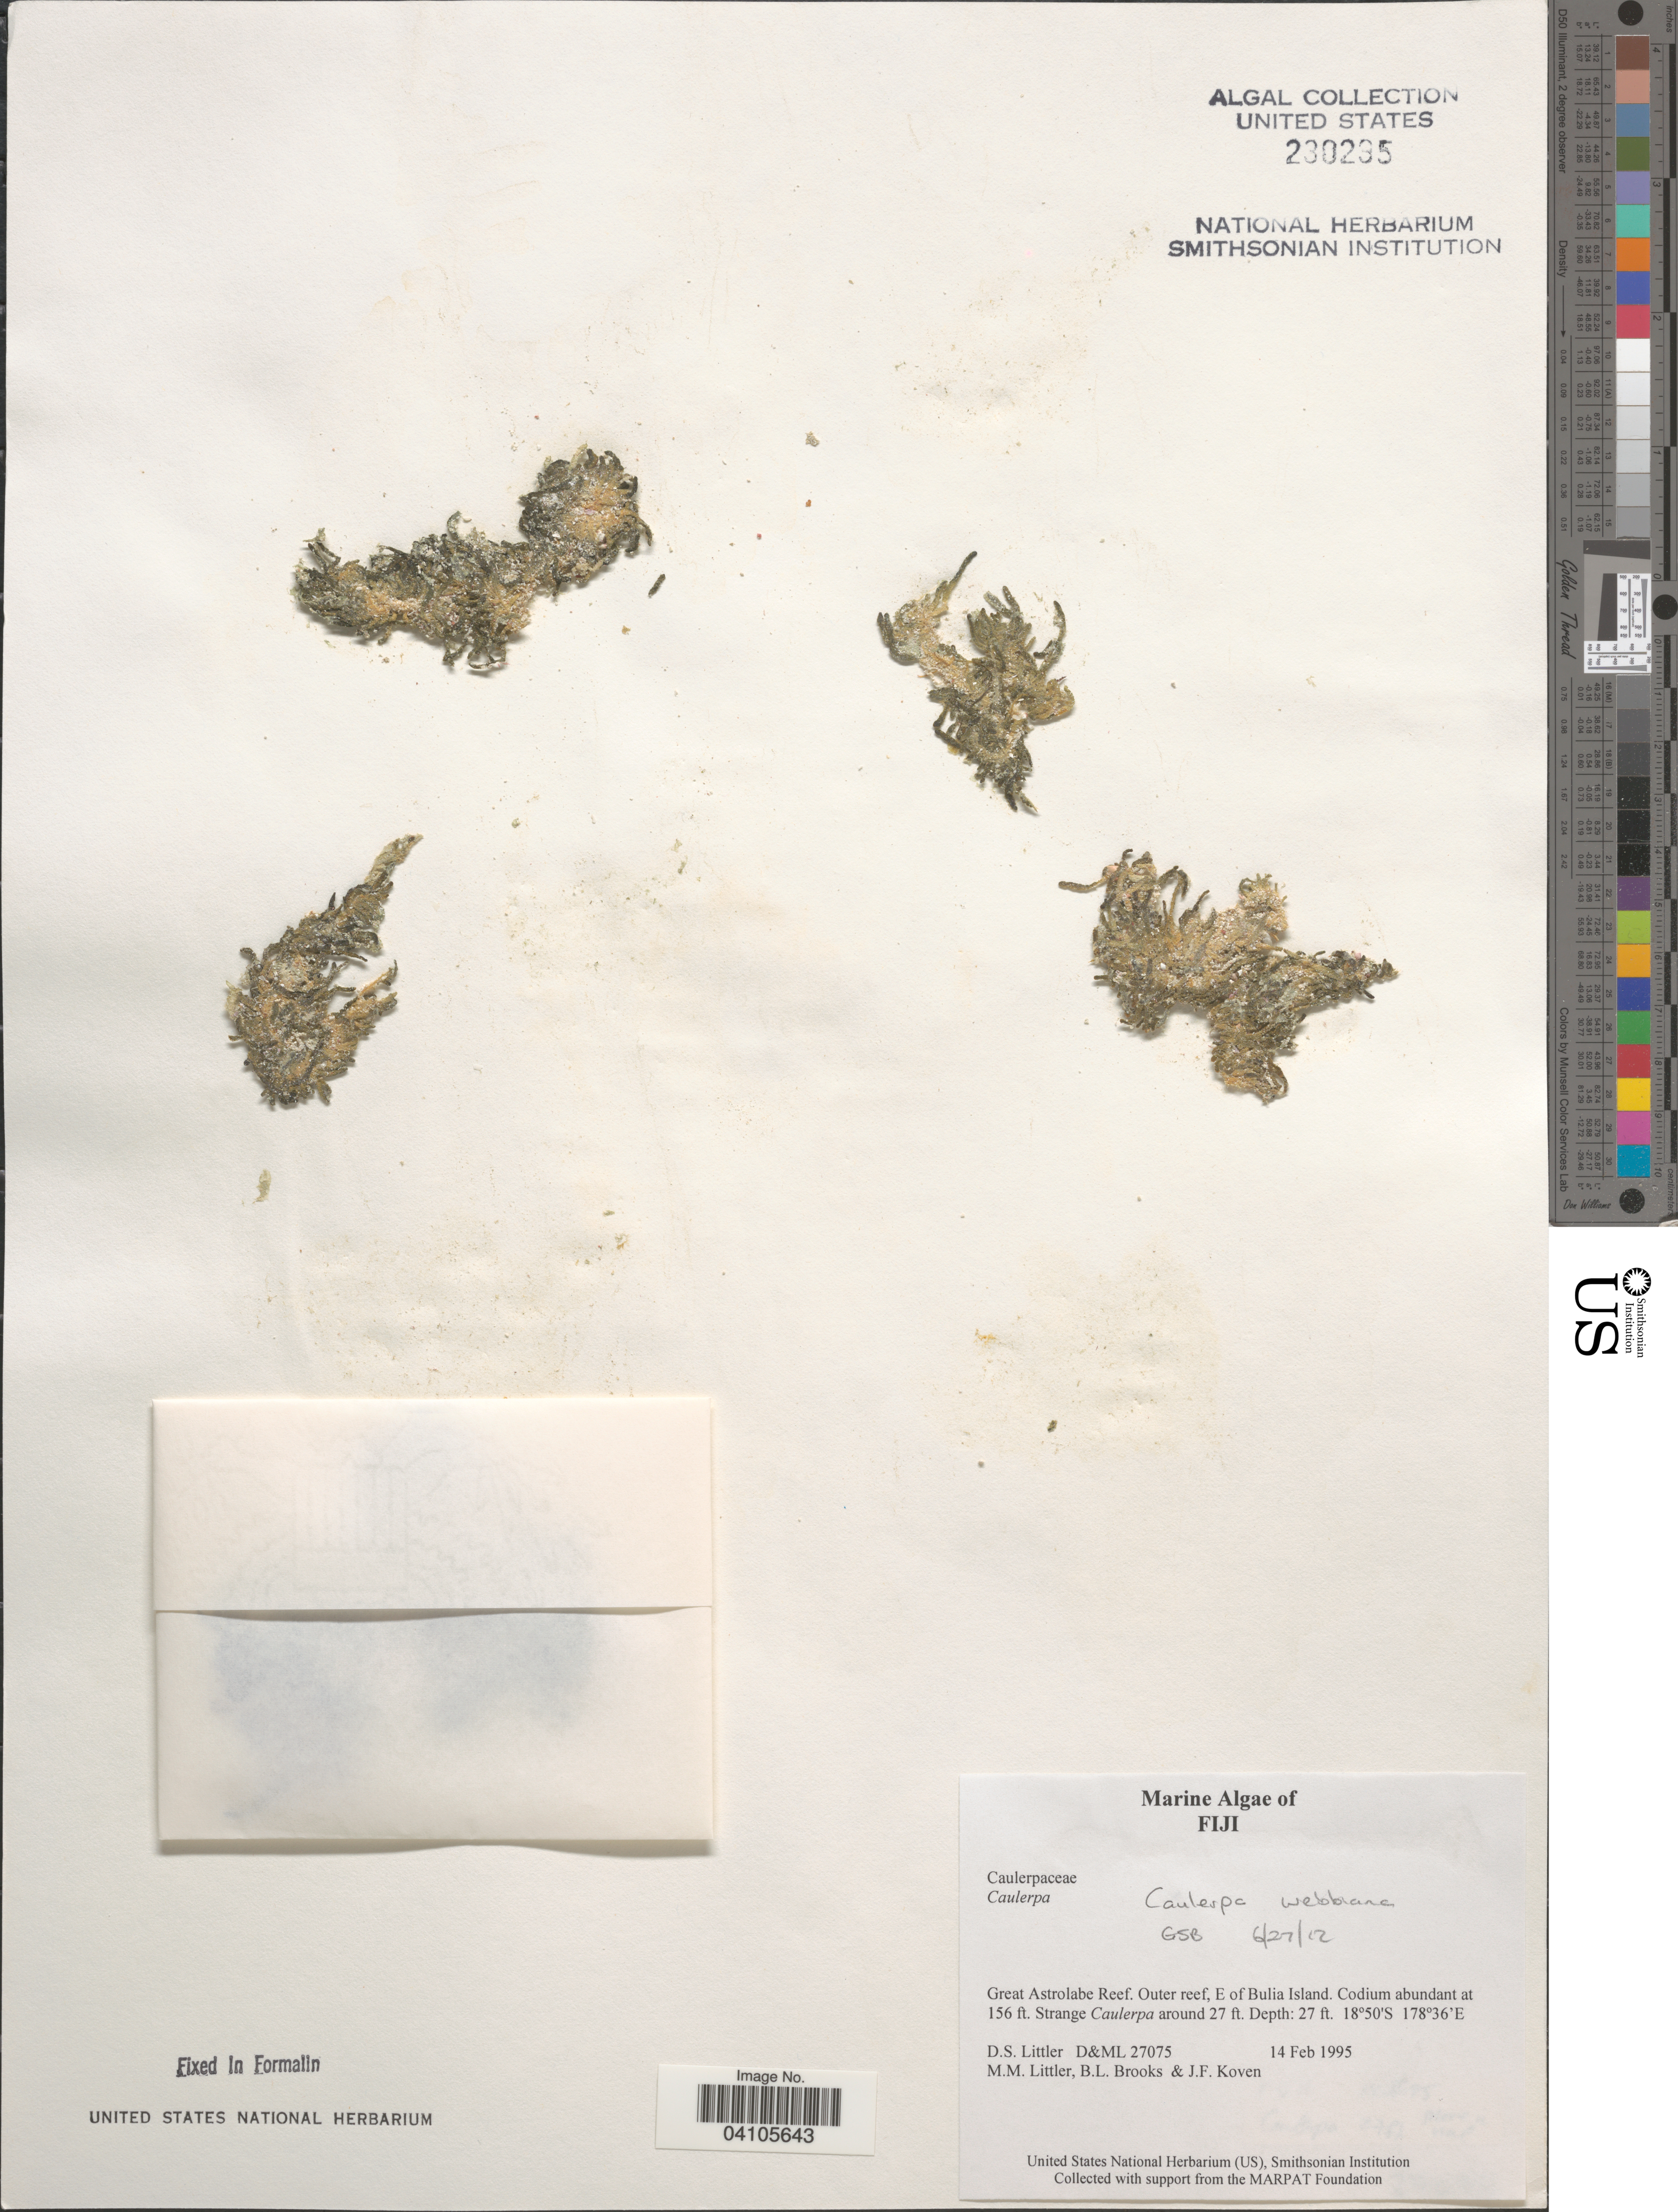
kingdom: Plantae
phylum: Chlorophyta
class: Ulvophyceae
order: Bryopsidales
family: Caulerpaceae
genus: Caulerpa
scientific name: Caulerpa webbiana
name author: Mont.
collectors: D. S. Littler, B. Brooks & J. Koven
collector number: D&ML 27075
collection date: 1995-02-14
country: Fiji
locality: Great Astrolabe Reef. Outer reef, E of Bulia Island.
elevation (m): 48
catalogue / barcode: US 230295